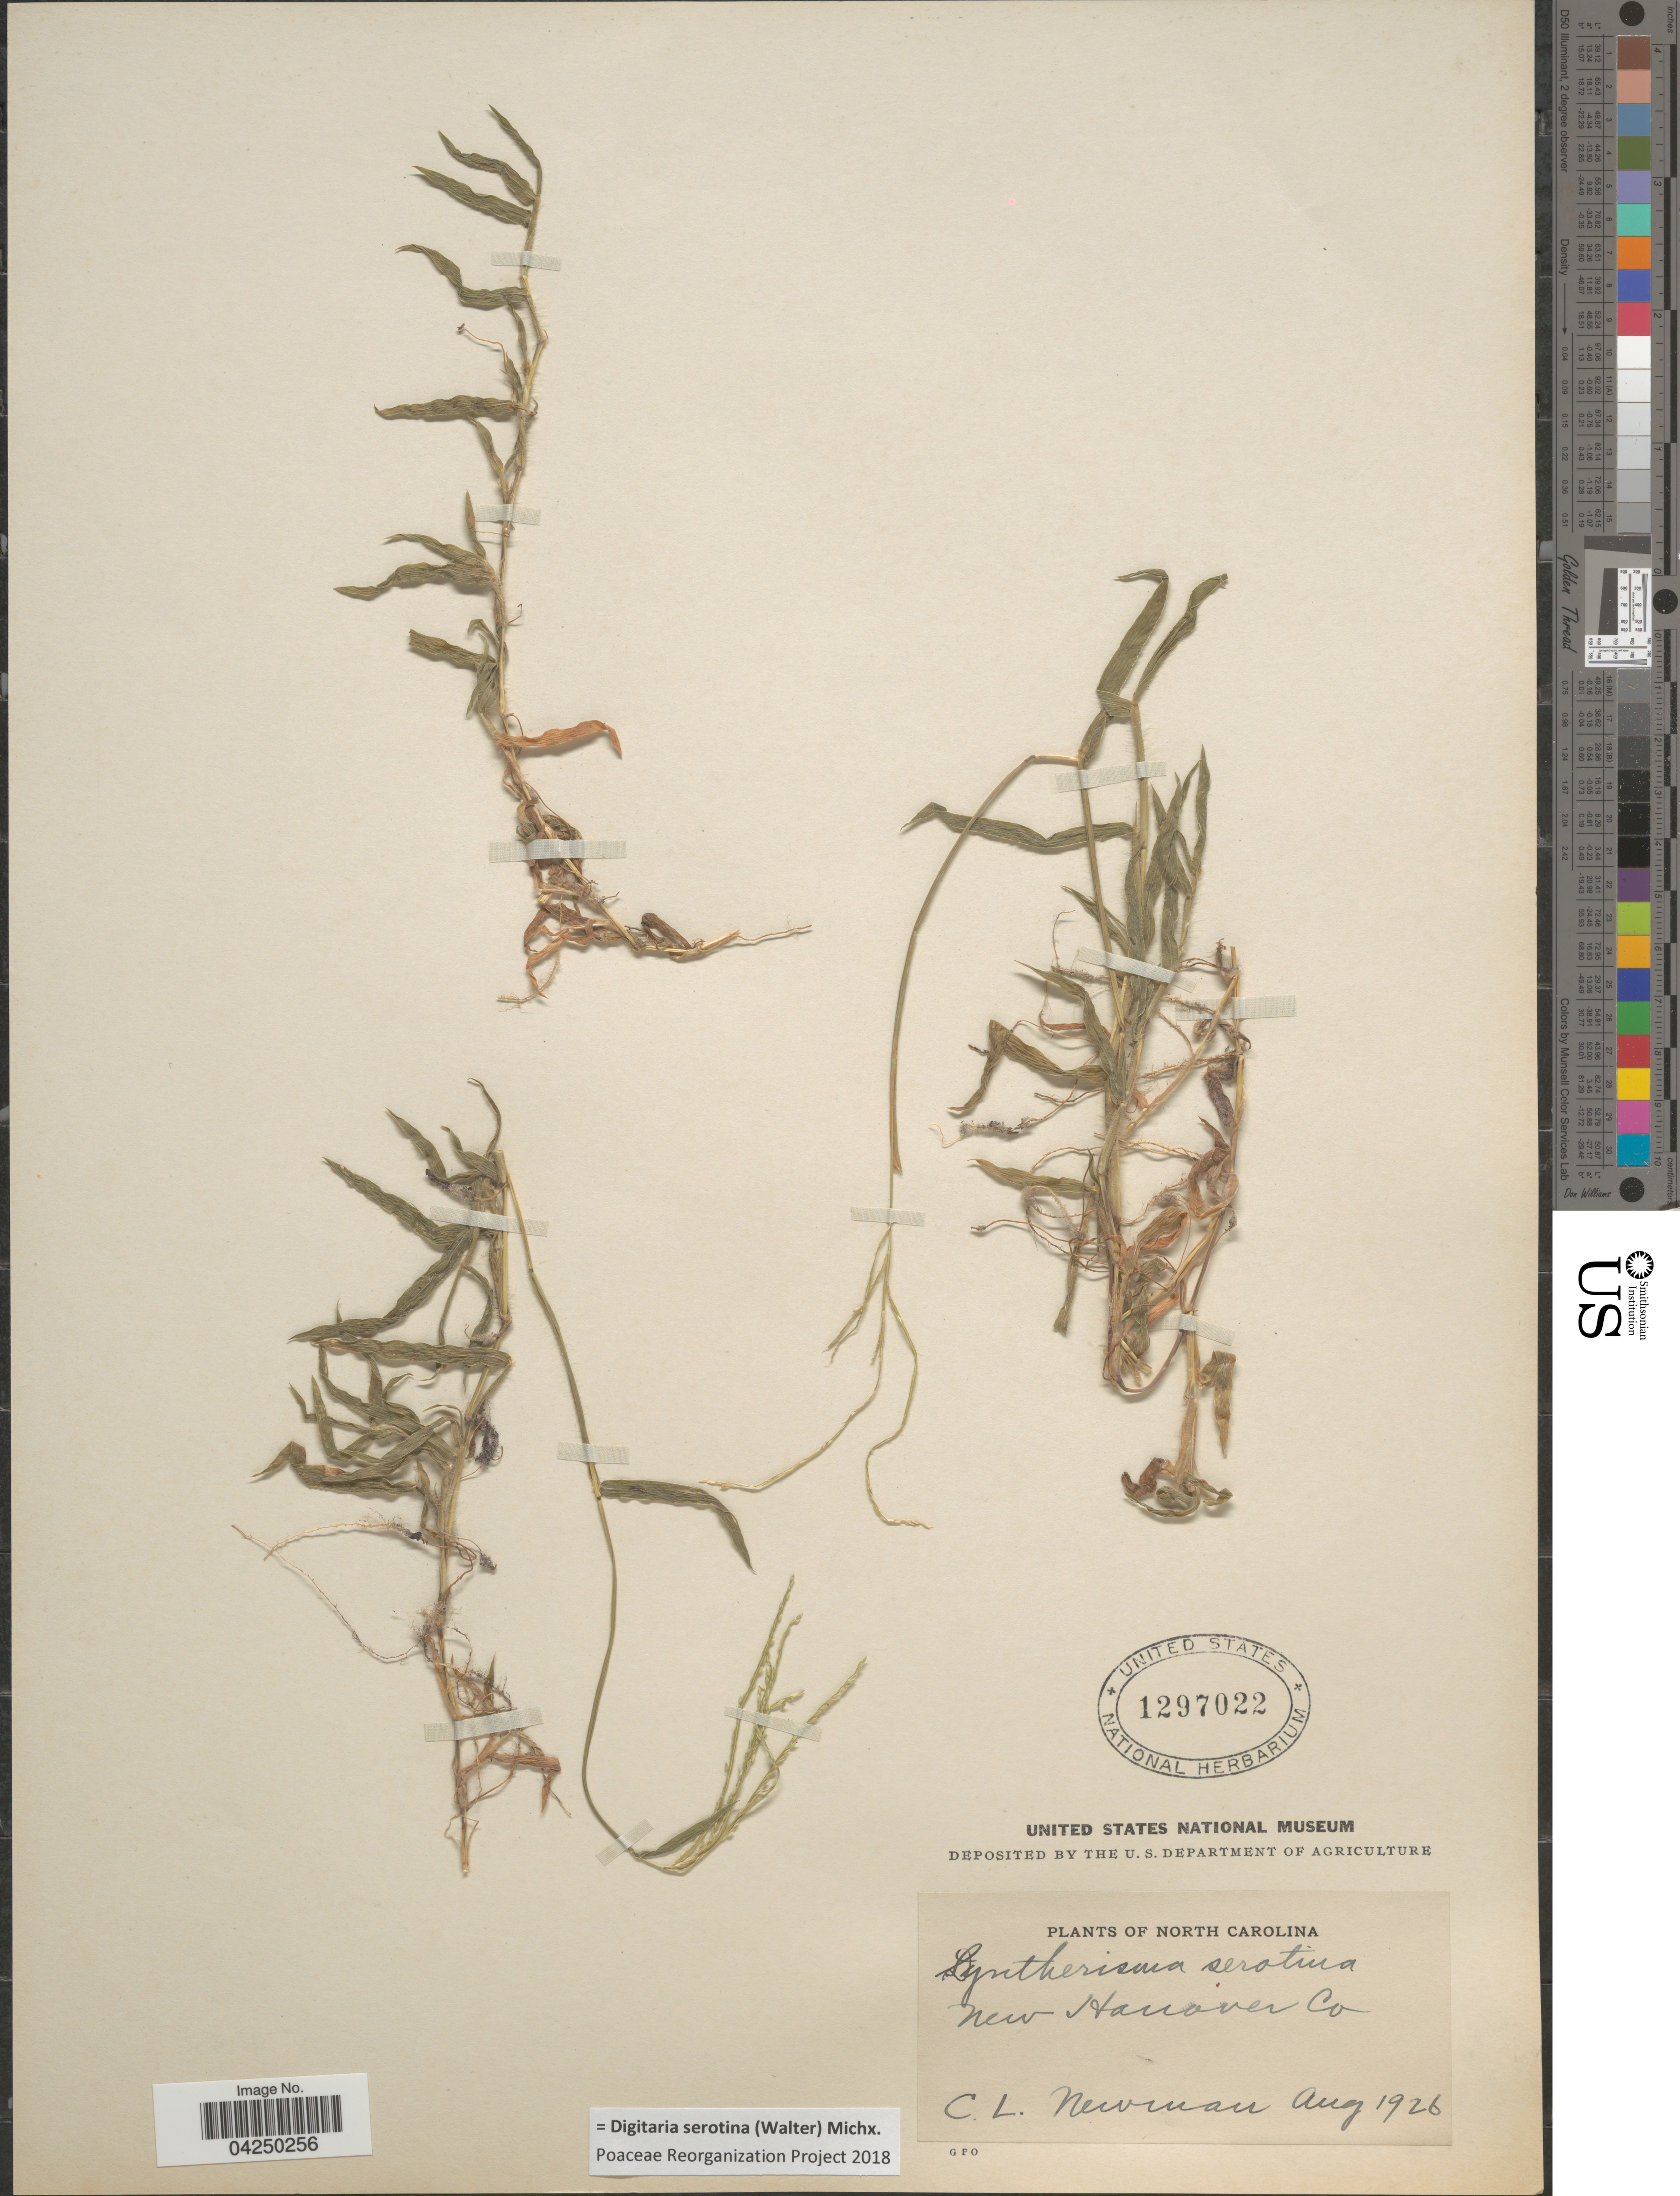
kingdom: Plantae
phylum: Tracheophyta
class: Liliopsida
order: Poales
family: Poaceae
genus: Digitaria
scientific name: Digitaria serotina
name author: (Walter) Michx.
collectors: C. Newman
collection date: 1926-08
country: United States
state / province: North Carolina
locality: New Hanover Co.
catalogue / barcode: US 1297022